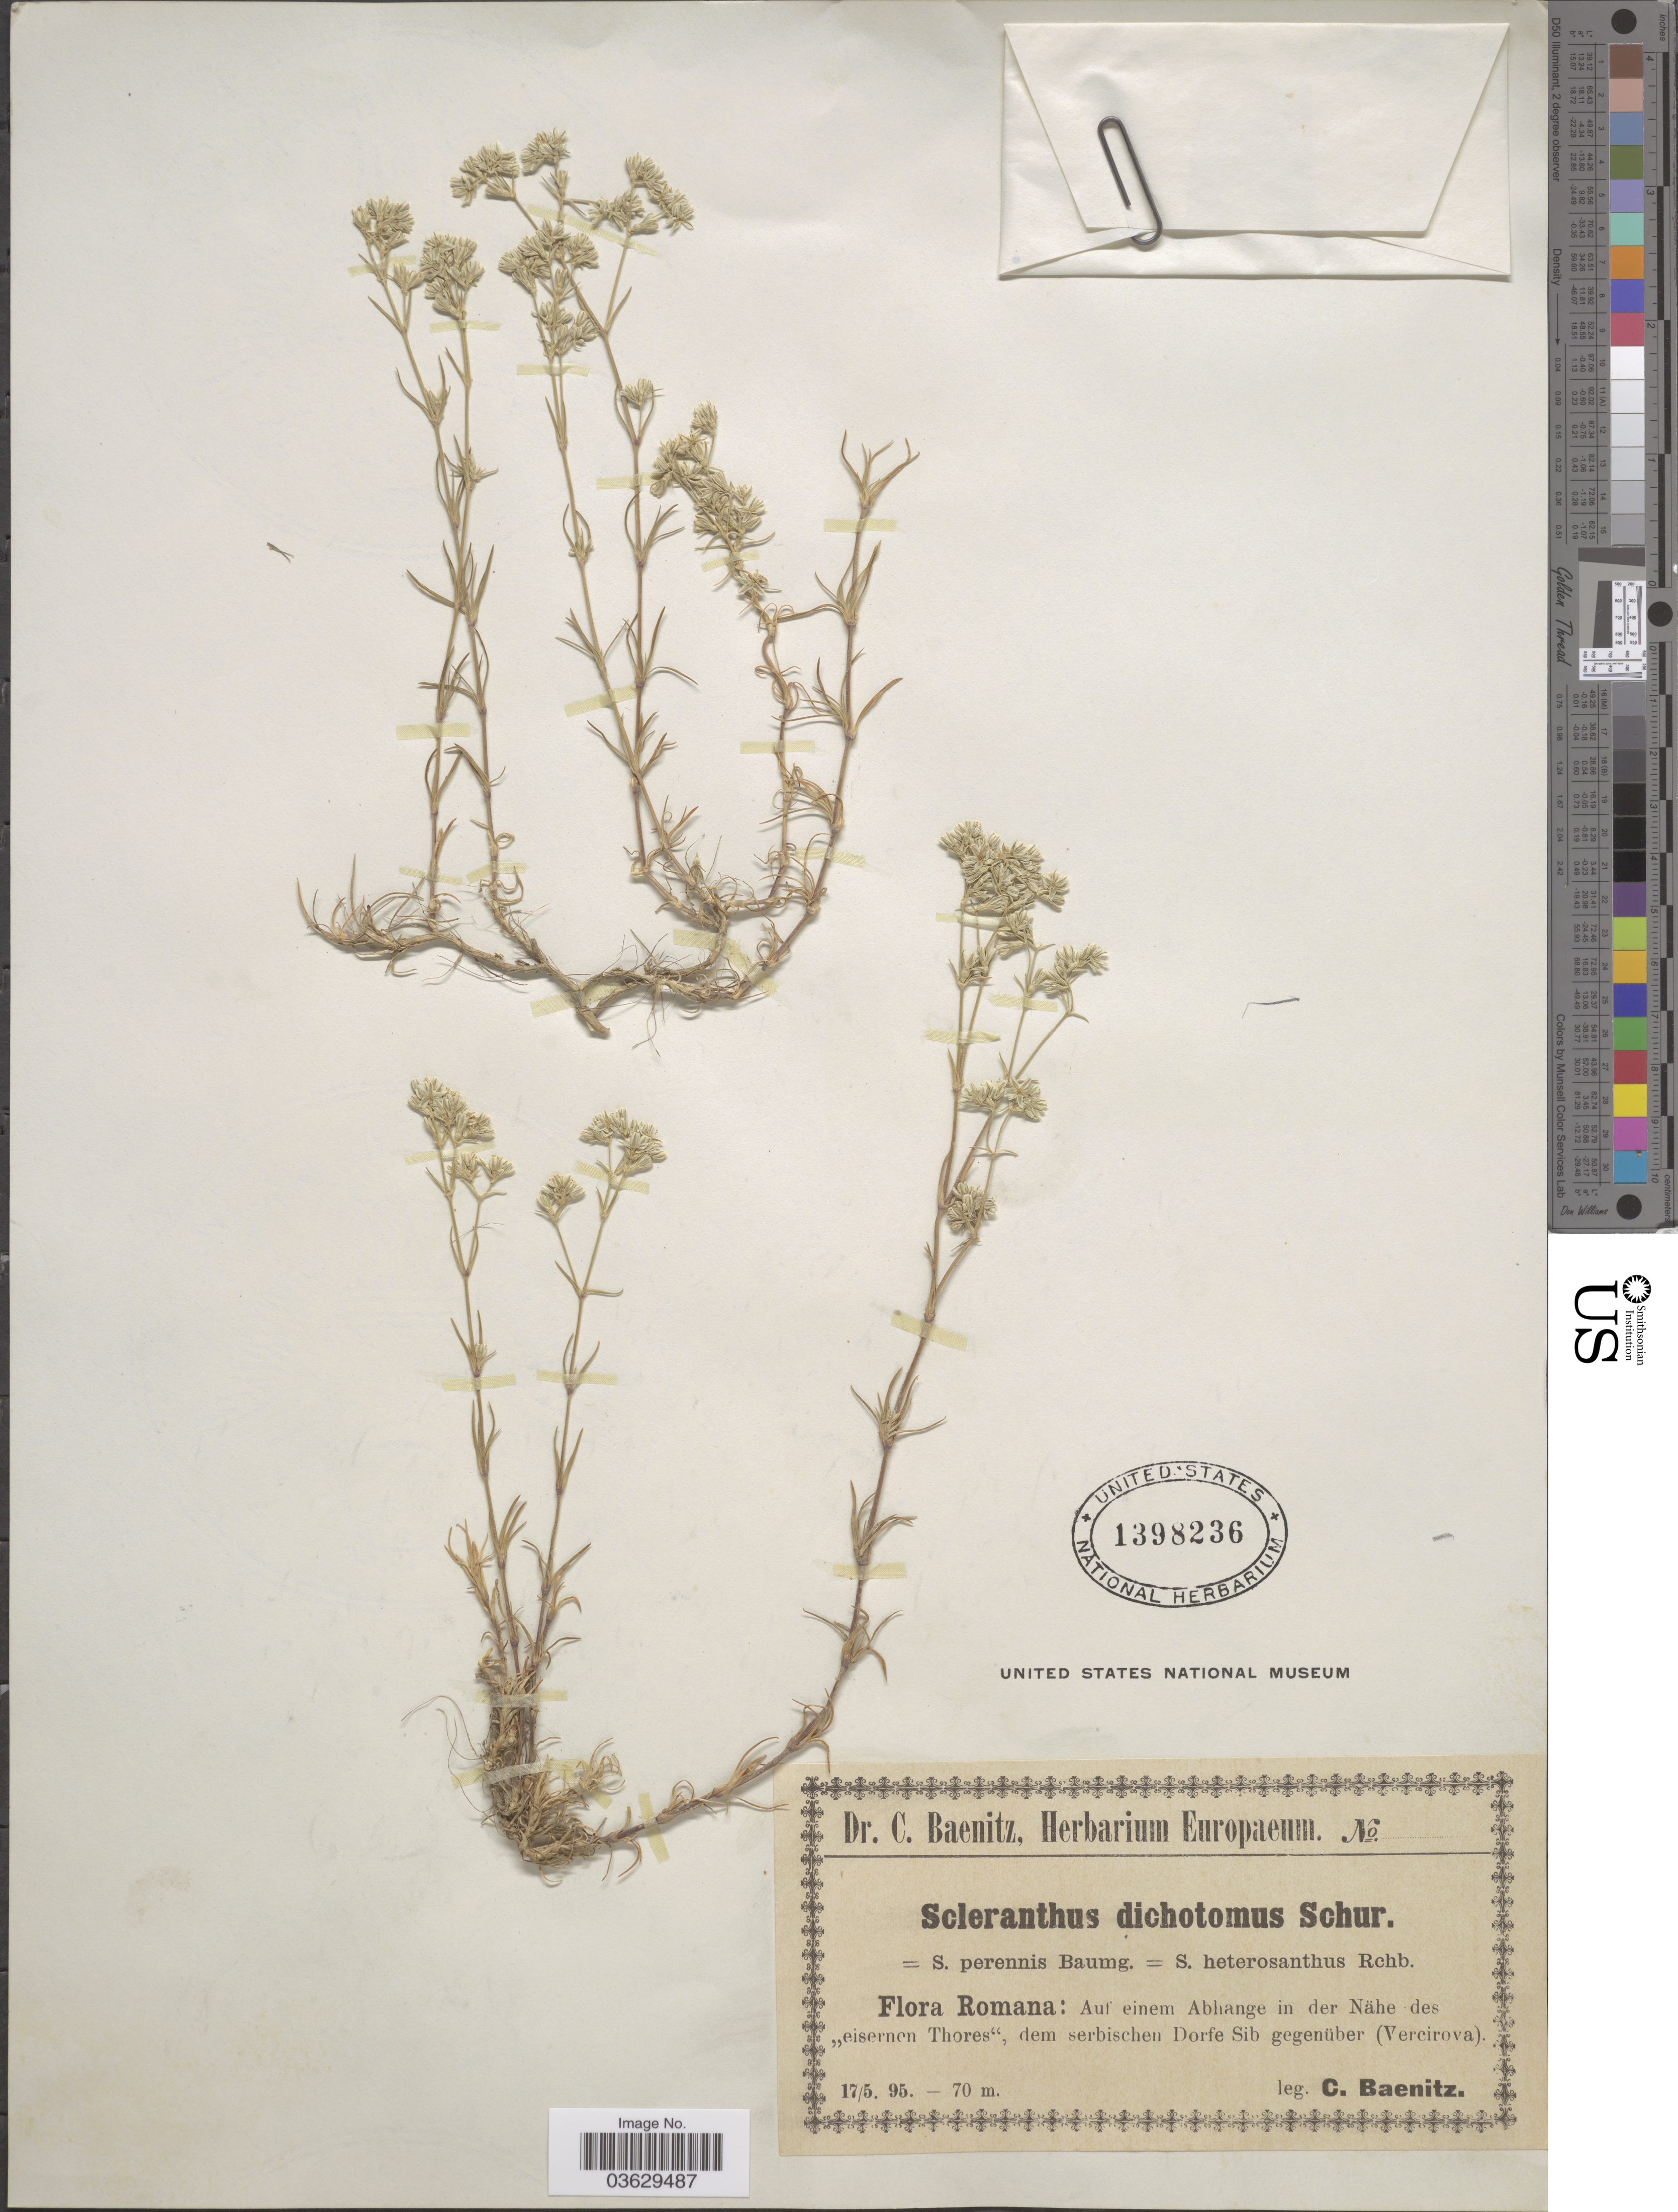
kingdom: Plantae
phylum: Tracheophyta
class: Magnoliopsida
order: Caryophyllales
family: Caryophyllaceae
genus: Scleranthus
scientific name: Scleranthus dichotomus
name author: Schur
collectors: C. G. Baenitz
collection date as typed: Transcribed d/m/y: 17/5/95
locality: Romana: Auf einem Abhange in der Nähe des "eisernen Thores", dem serbischen Dorfe Sib gegenüber (Vercirova).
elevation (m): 70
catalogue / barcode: US 1398236